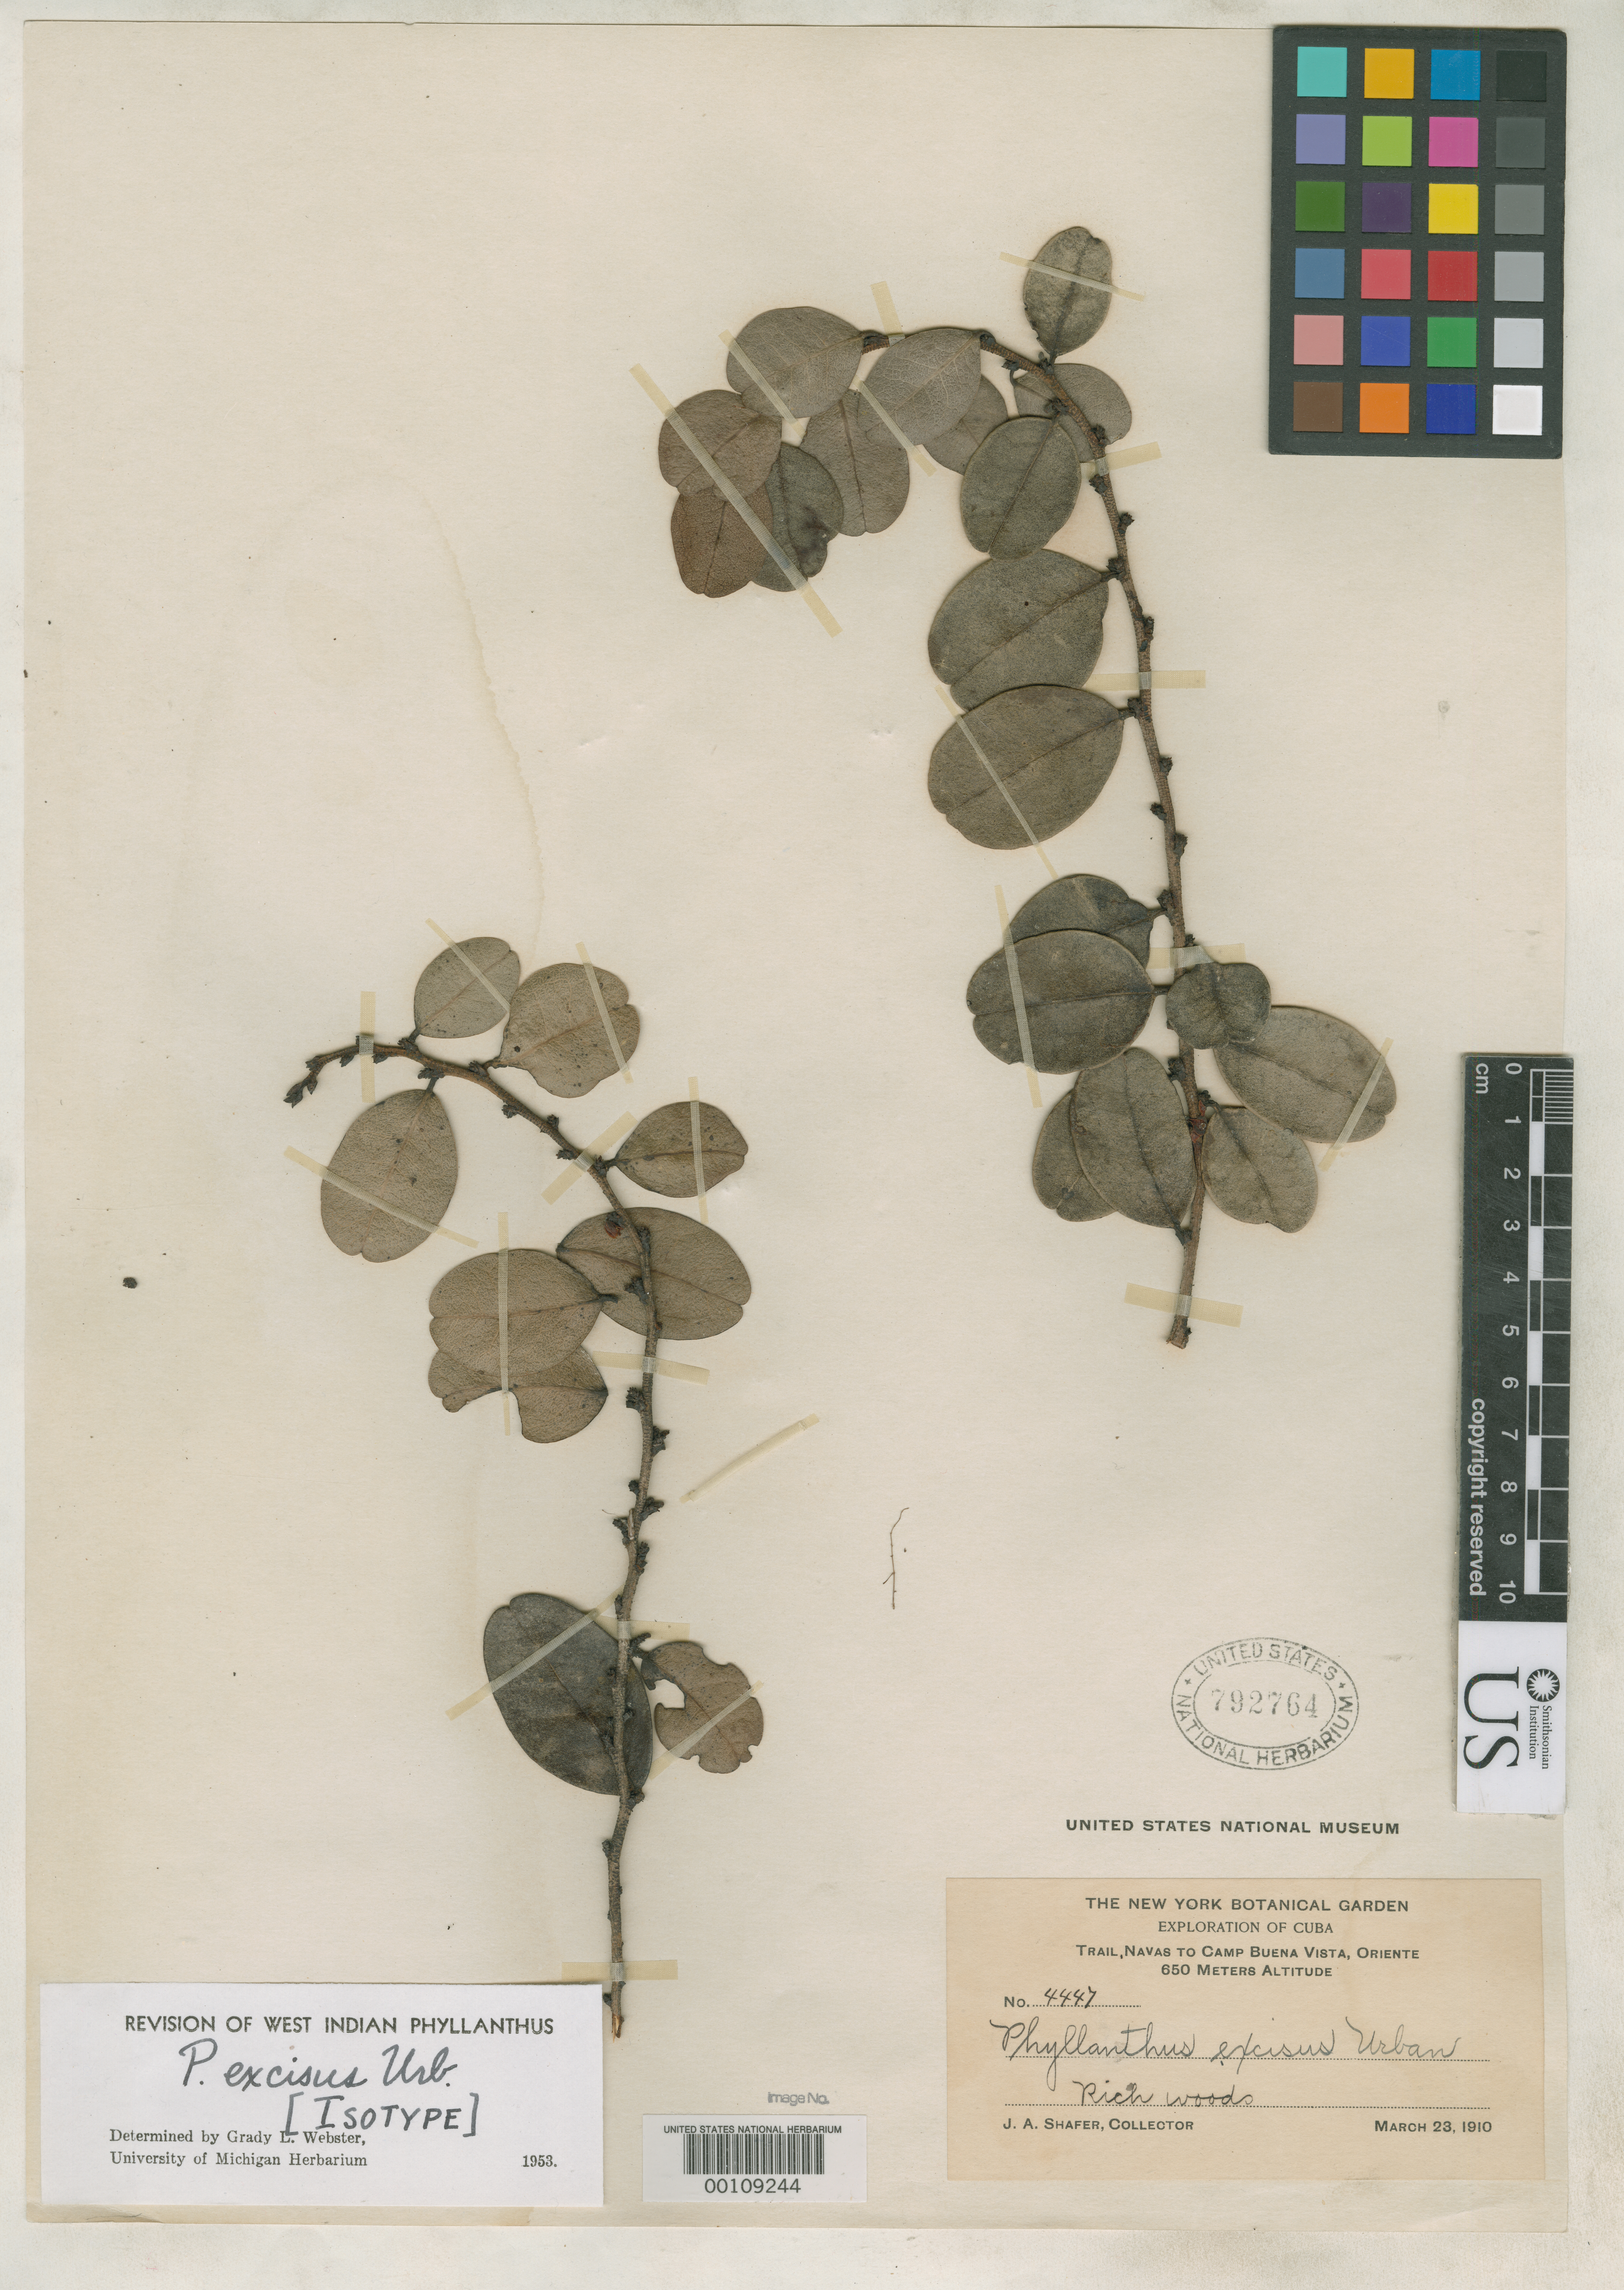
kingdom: Plantae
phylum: Tracheophyta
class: Magnoliopsida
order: Malpighiales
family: Phyllanthaceae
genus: Phyllanthus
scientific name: Phyllanthus excisus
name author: Urb.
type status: Isotype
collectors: J. A. Shafer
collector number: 4447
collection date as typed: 23 Mar 1910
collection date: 1910-03-23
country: Cuba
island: Greater Antilles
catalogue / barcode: US 792764